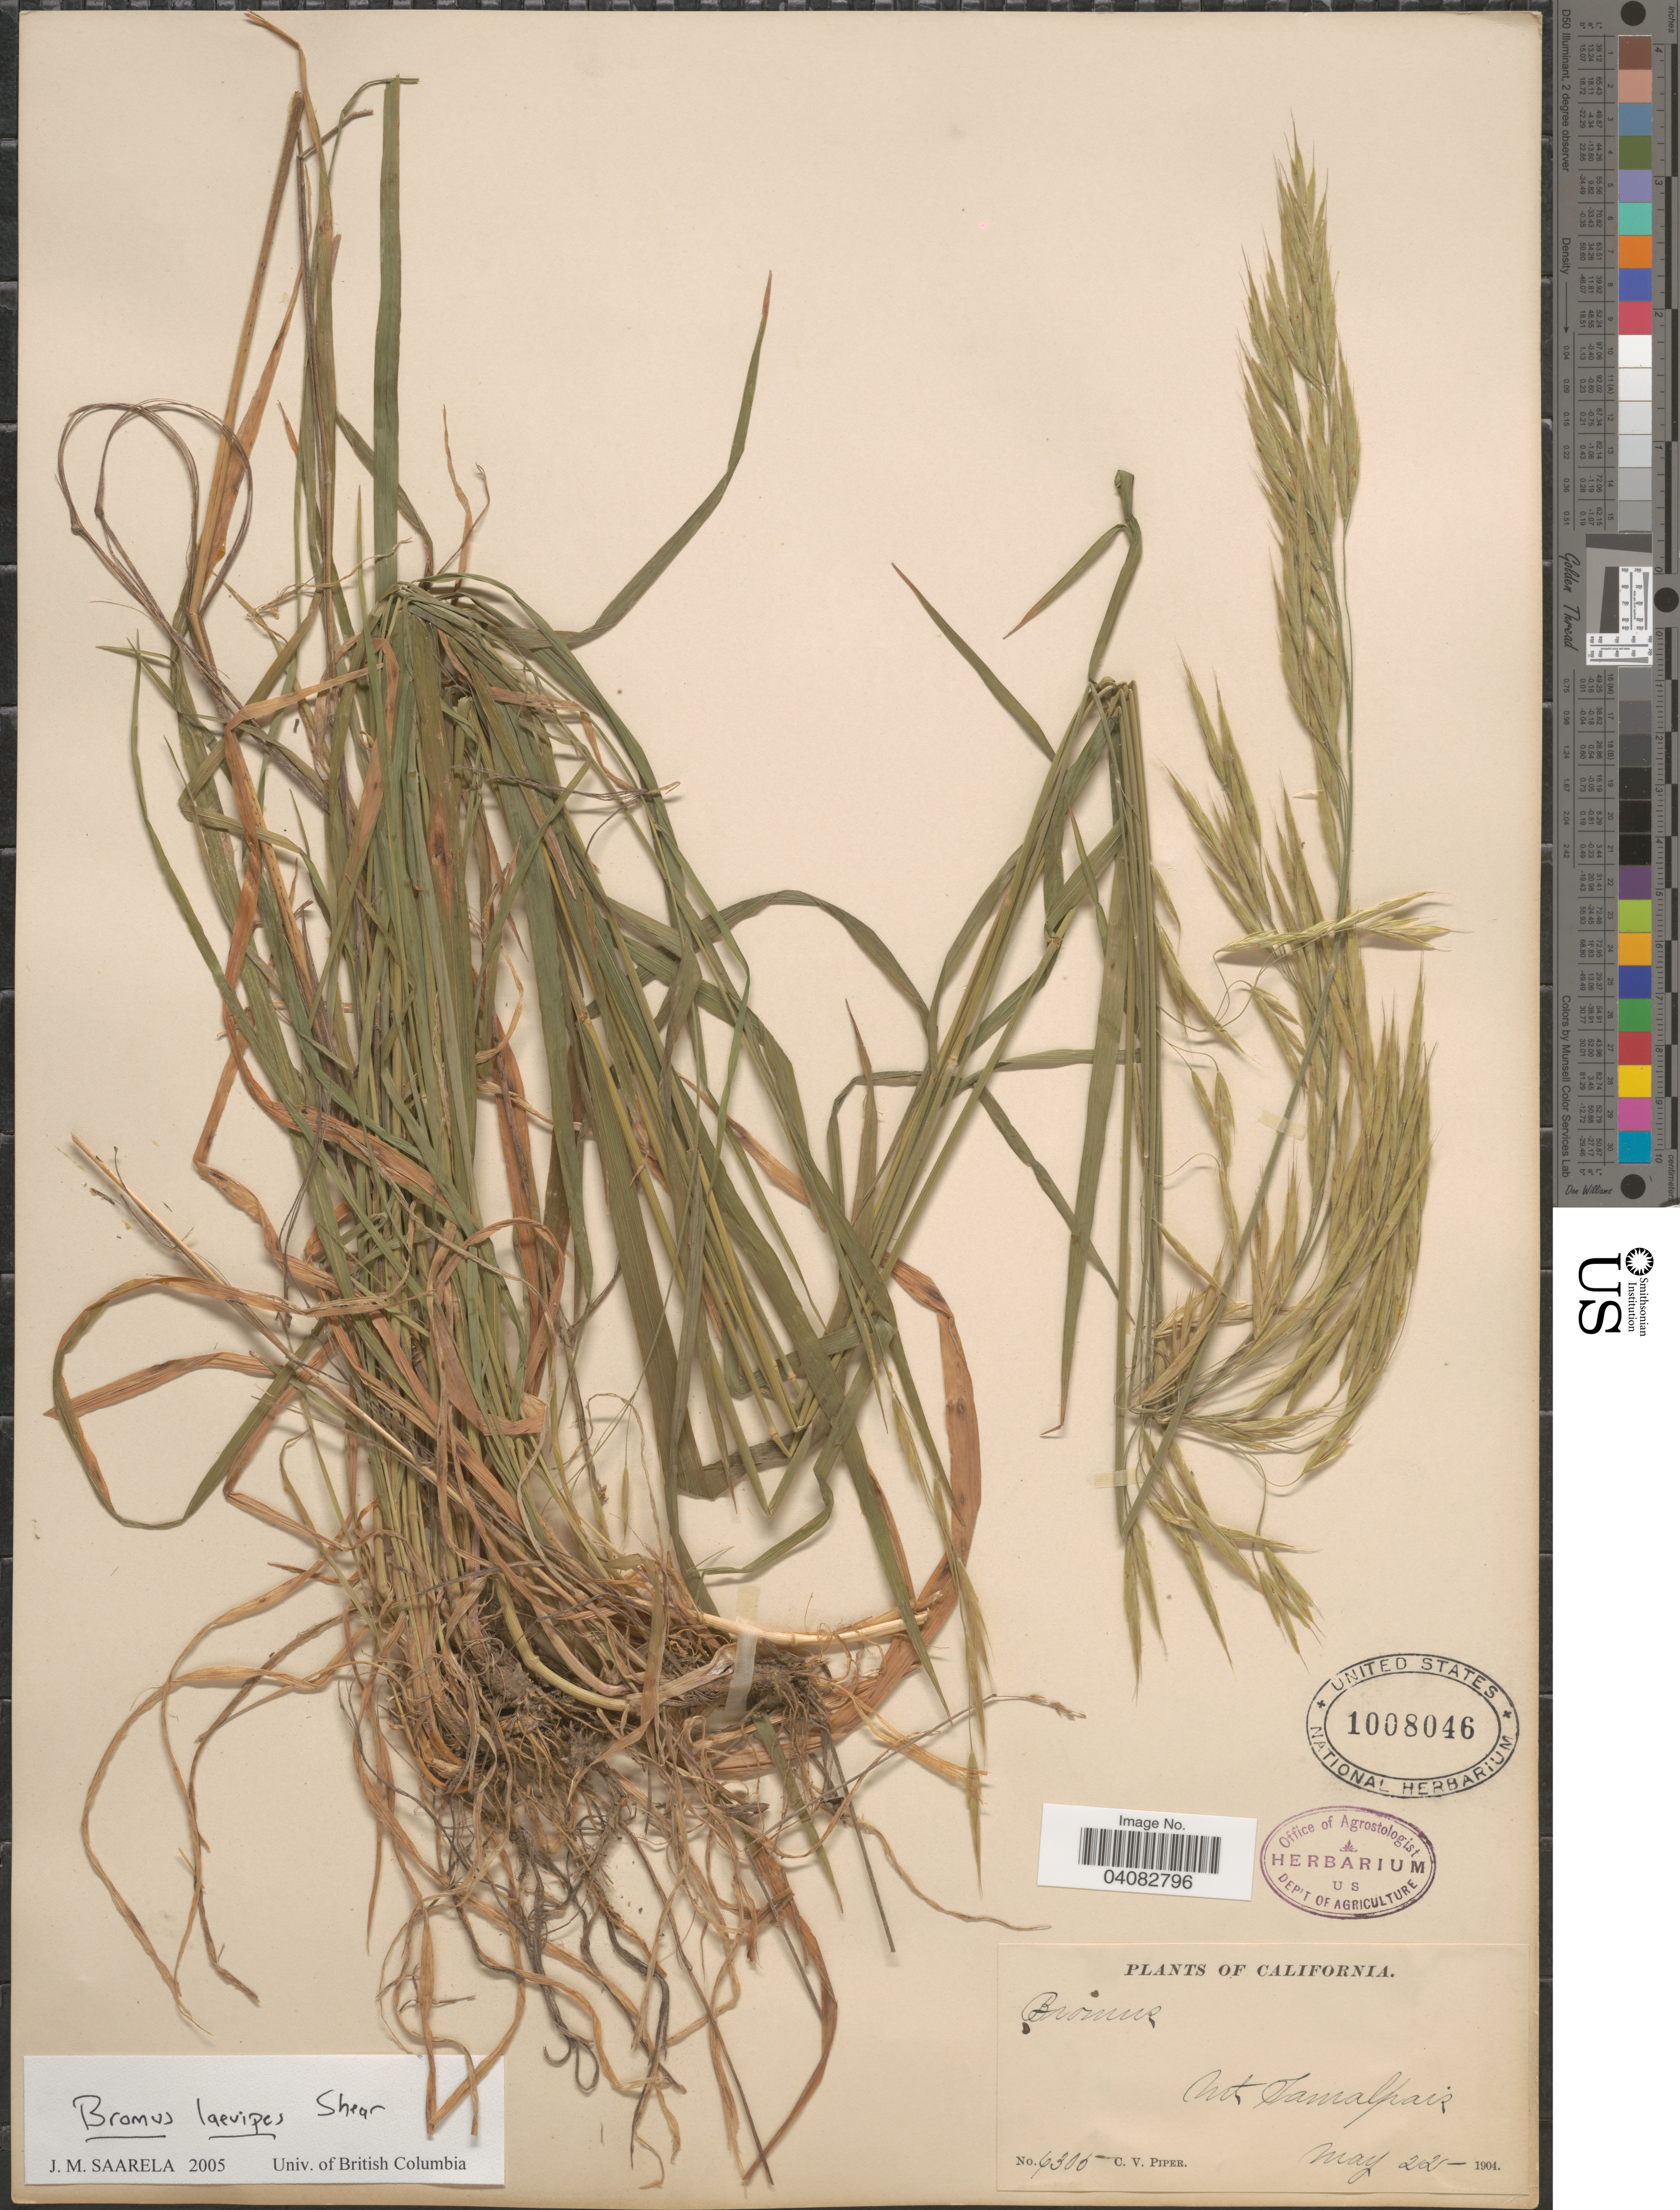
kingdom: Plantae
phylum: Tracheophyta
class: Liliopsida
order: Poales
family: Poaceae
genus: Bromus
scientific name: Bromus laevipes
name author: Shear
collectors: C. V. Piper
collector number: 6305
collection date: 1904-05-22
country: United States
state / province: California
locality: Mt. Tamalpais.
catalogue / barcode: US 1008046